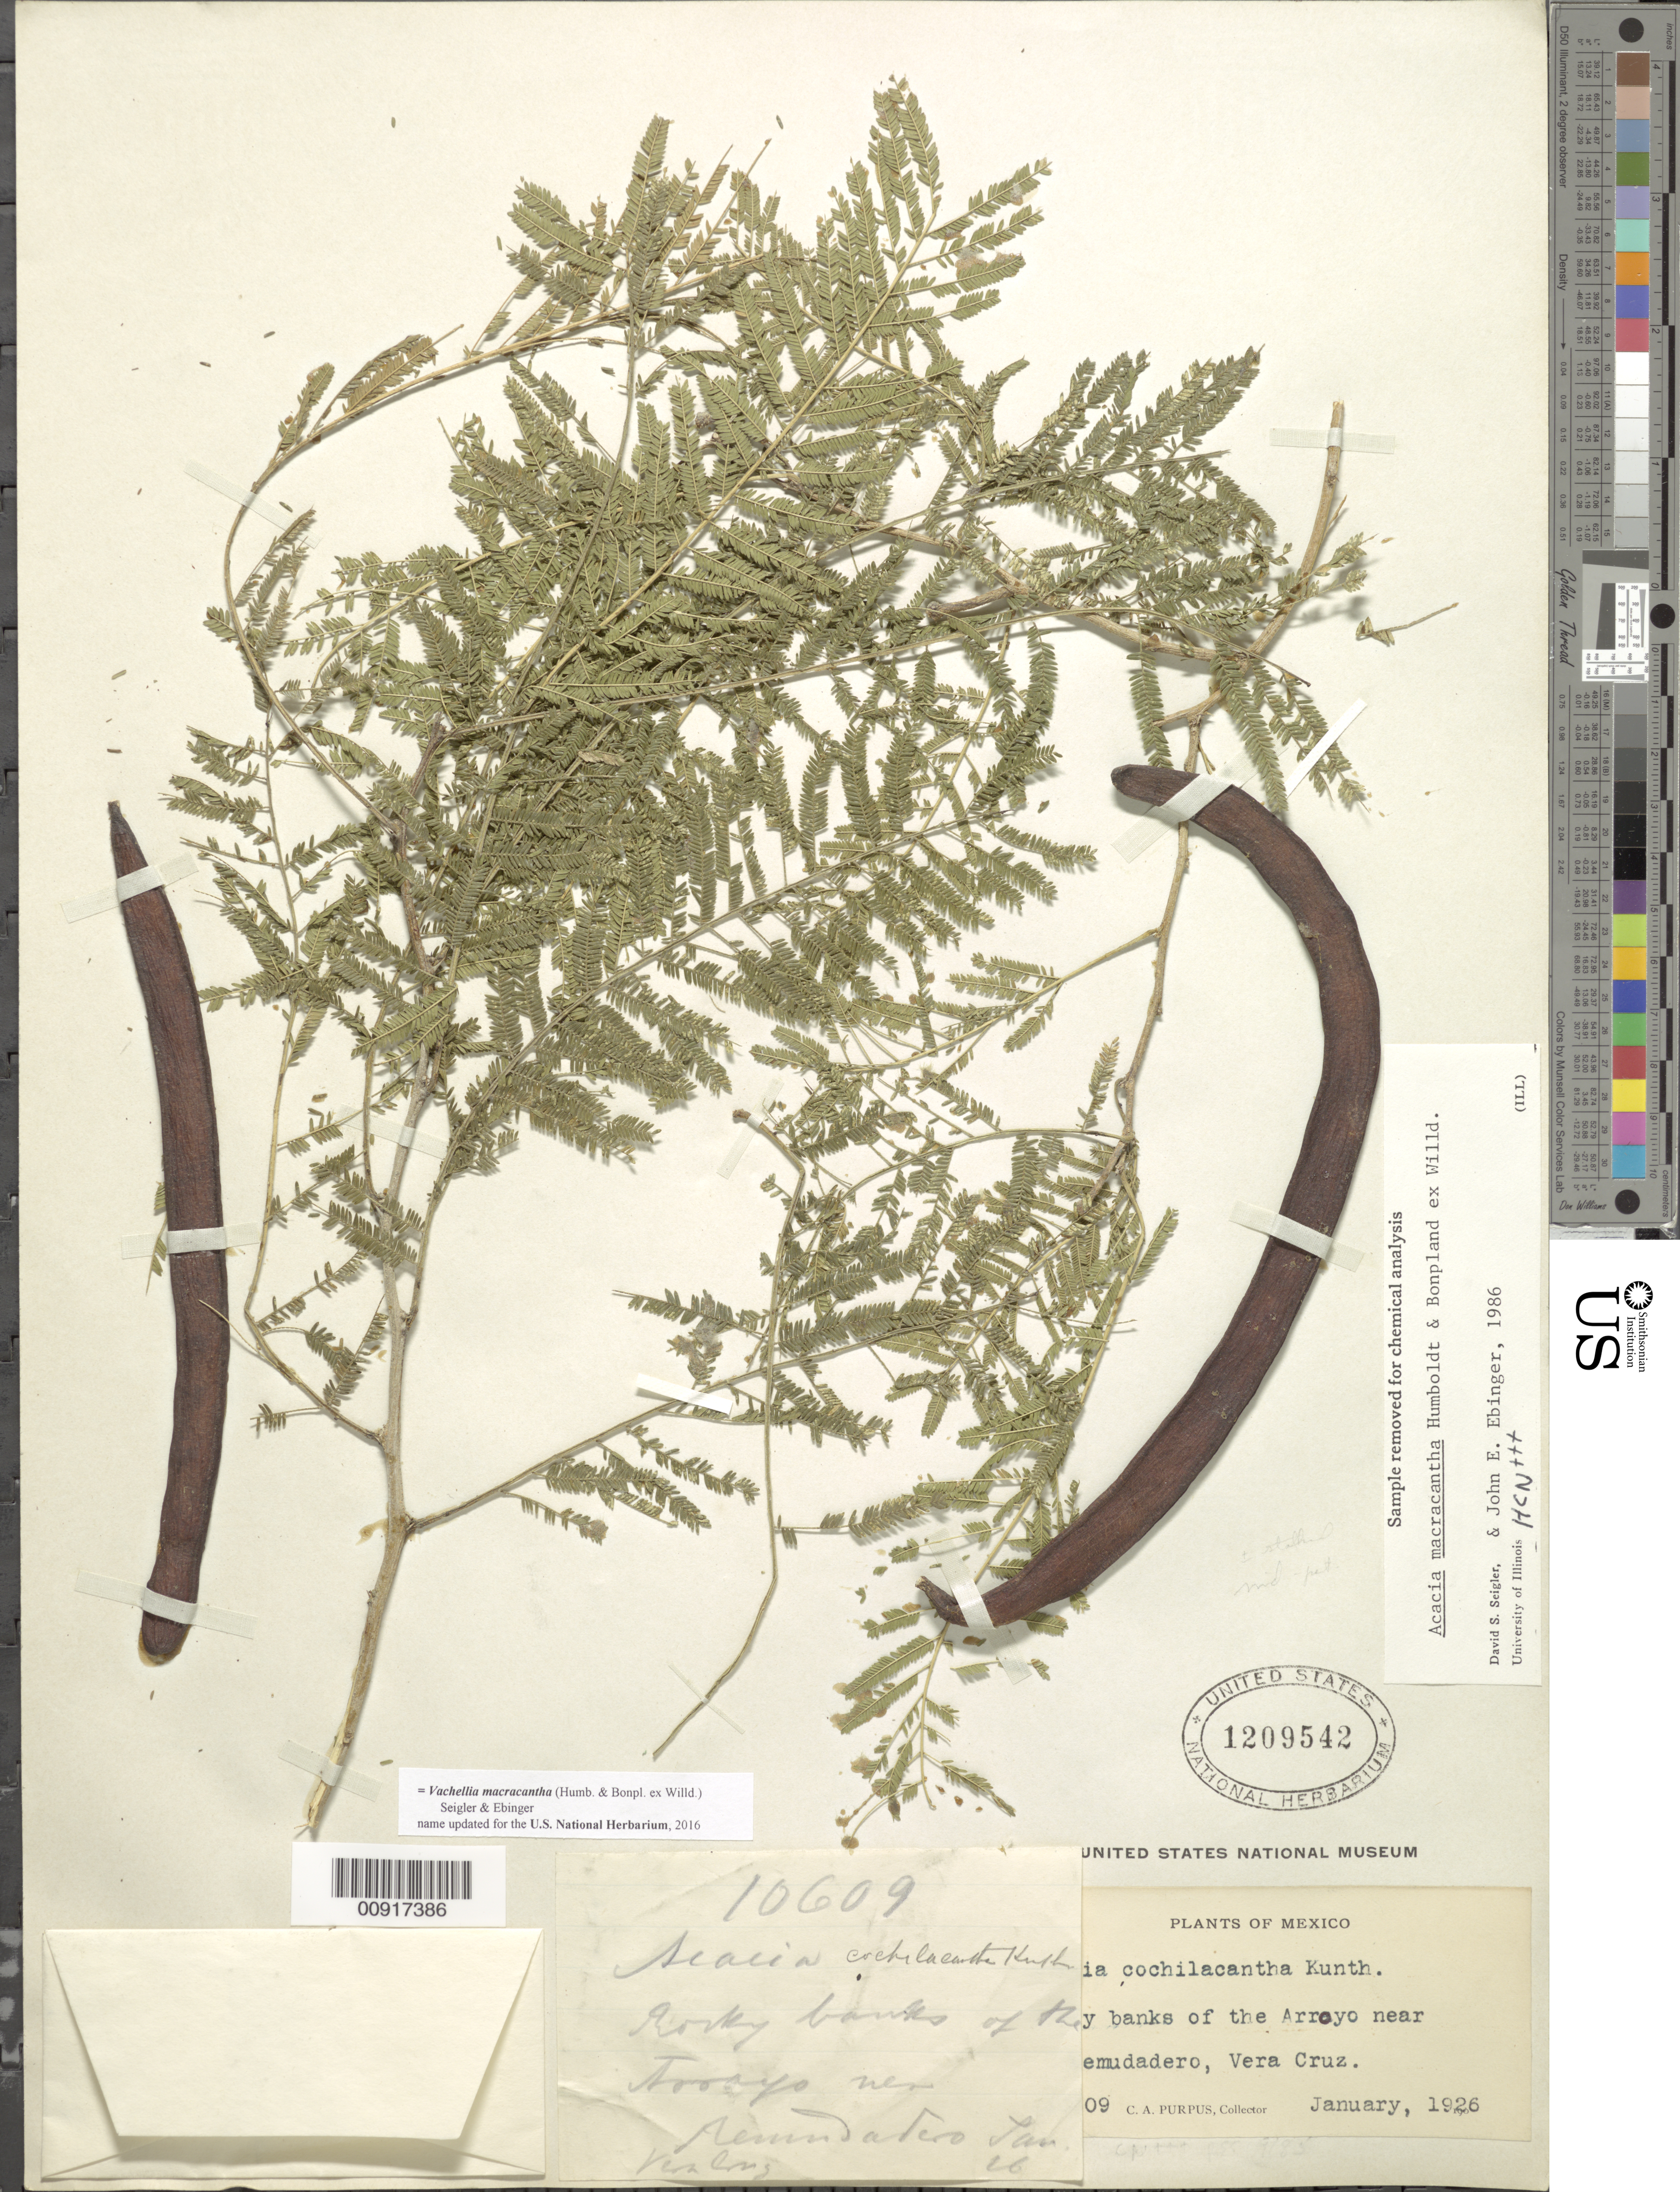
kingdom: Plantae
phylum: Tracheophyta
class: Magnoliopsida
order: Fabales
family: Fabaceae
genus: Vachellia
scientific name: Vachellia macracantha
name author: (Humb. & Bonpl. ex Willd.) Seigler & Ebinger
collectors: C. A. Purpus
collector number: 10609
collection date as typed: Jan 1926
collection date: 1926-01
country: Mexico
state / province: Veracruz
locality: Rocky banks of the arroyo near Remudadero, Veracruz.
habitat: Rocky banks of arroyo.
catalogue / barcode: US 1209542